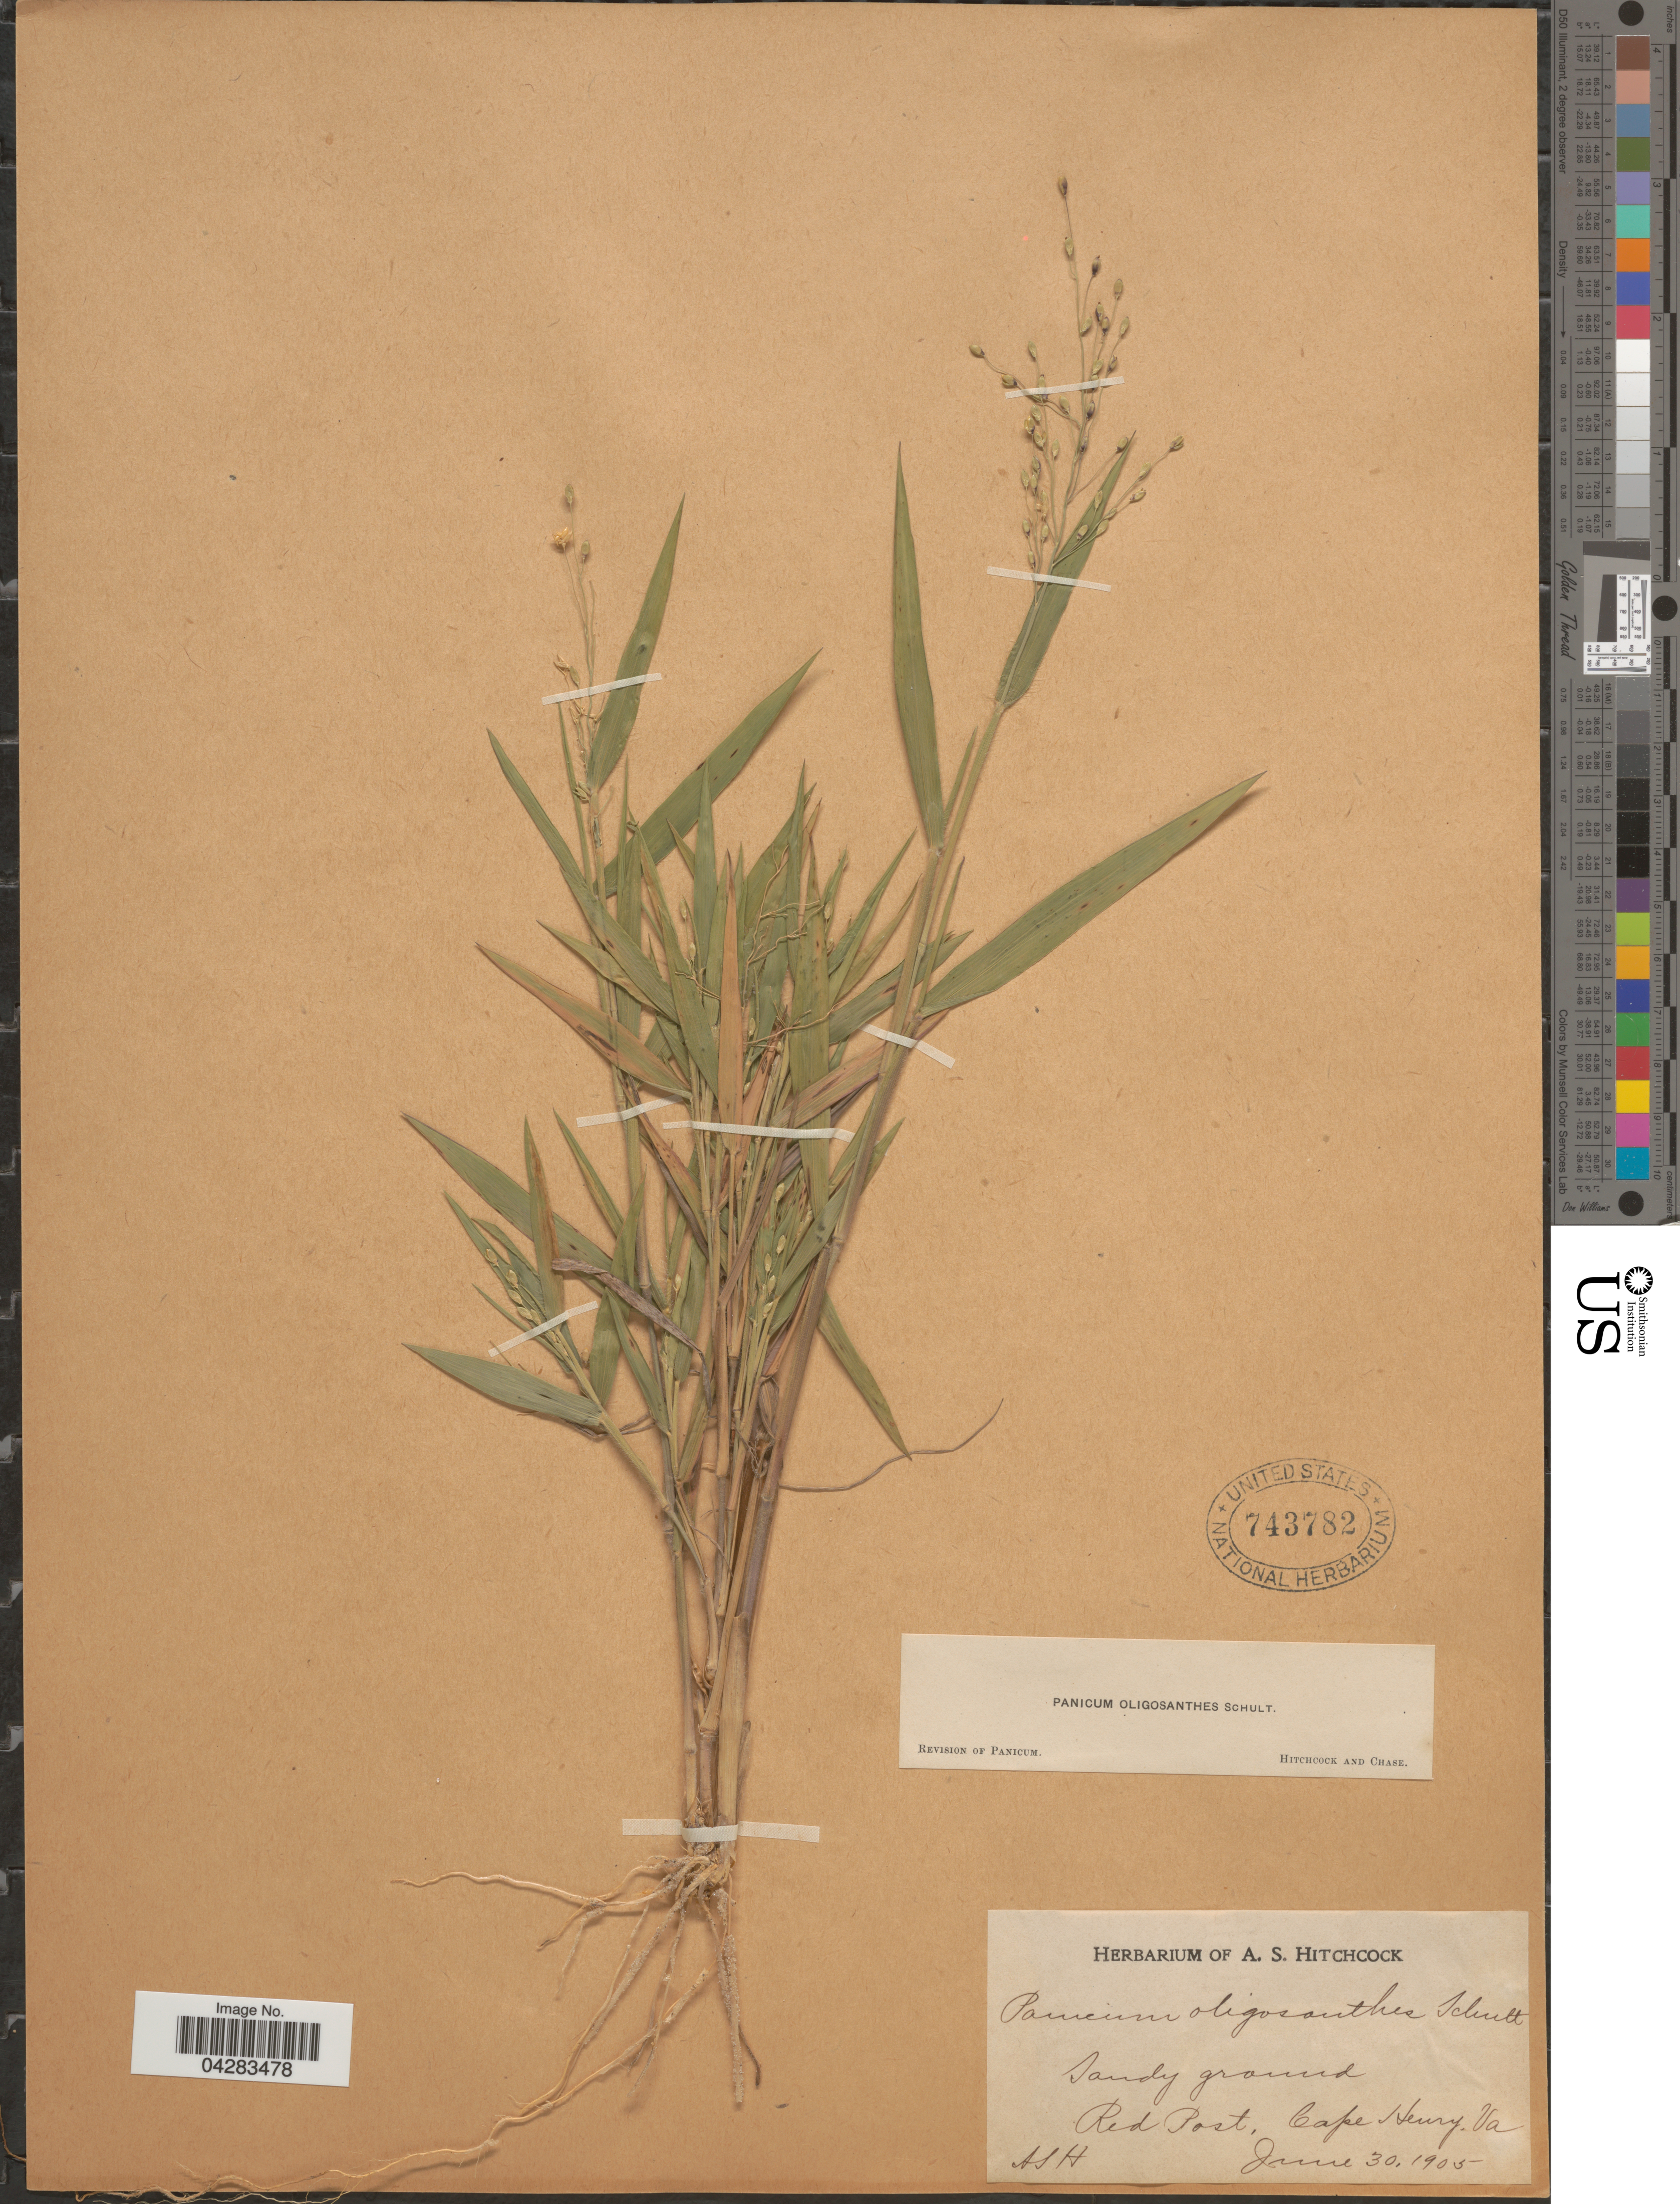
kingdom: Plantae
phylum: Tracheophyta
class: Liliopsida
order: Poales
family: Poaceae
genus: Dichanthelium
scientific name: Dichanthelium oligosanthes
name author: (Schult.) Gould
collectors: A. S. Hitchcock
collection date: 1905-06-30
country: United States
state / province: Virginia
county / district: City of Virginia Beach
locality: Red Post, Cape Henry.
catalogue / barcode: US 743782